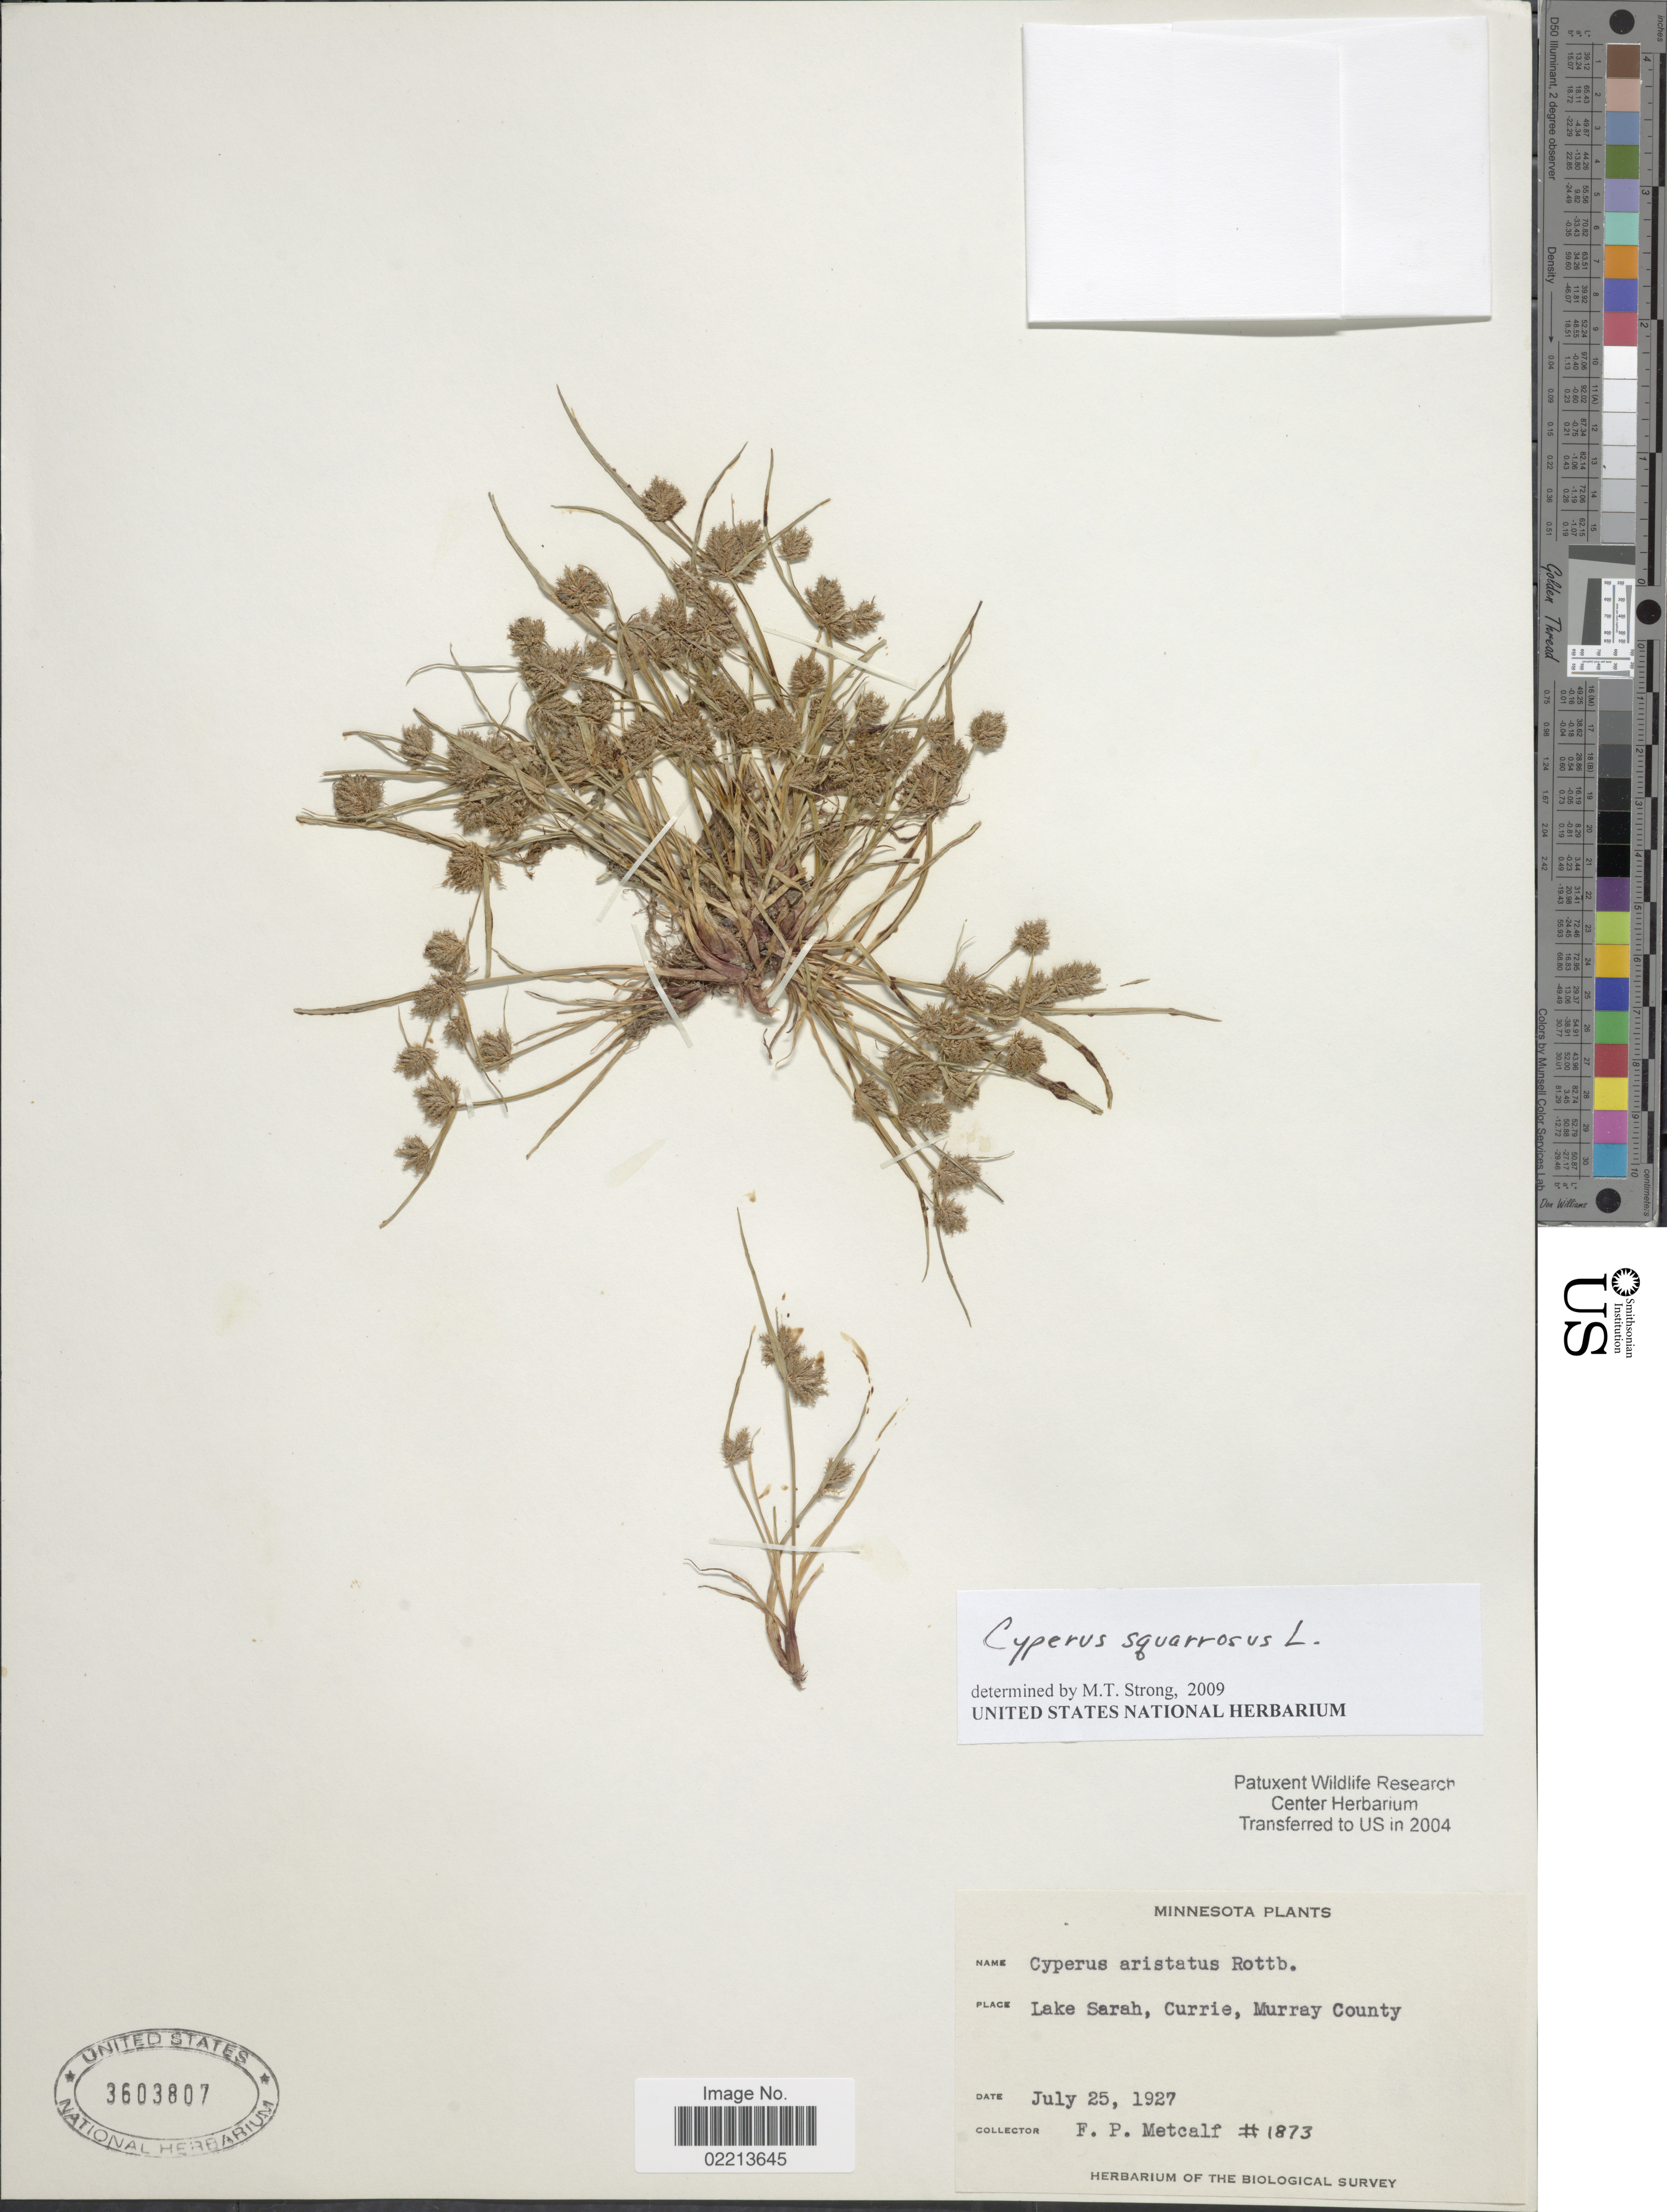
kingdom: Plantae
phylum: Tracheophyta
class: Liliopsida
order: Poales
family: Cyperaceae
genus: Cyperus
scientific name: Cyperus squarrosus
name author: L.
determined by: Strong, Mark T., (BOT), Smithsonian Institution - National Museum of Natural History (UNITED STATES)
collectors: F. Metcalf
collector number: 1873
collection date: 1927-07-25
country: United States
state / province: Minnesota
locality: Lake Sarah, Currie, Murray County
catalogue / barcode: US 3603807